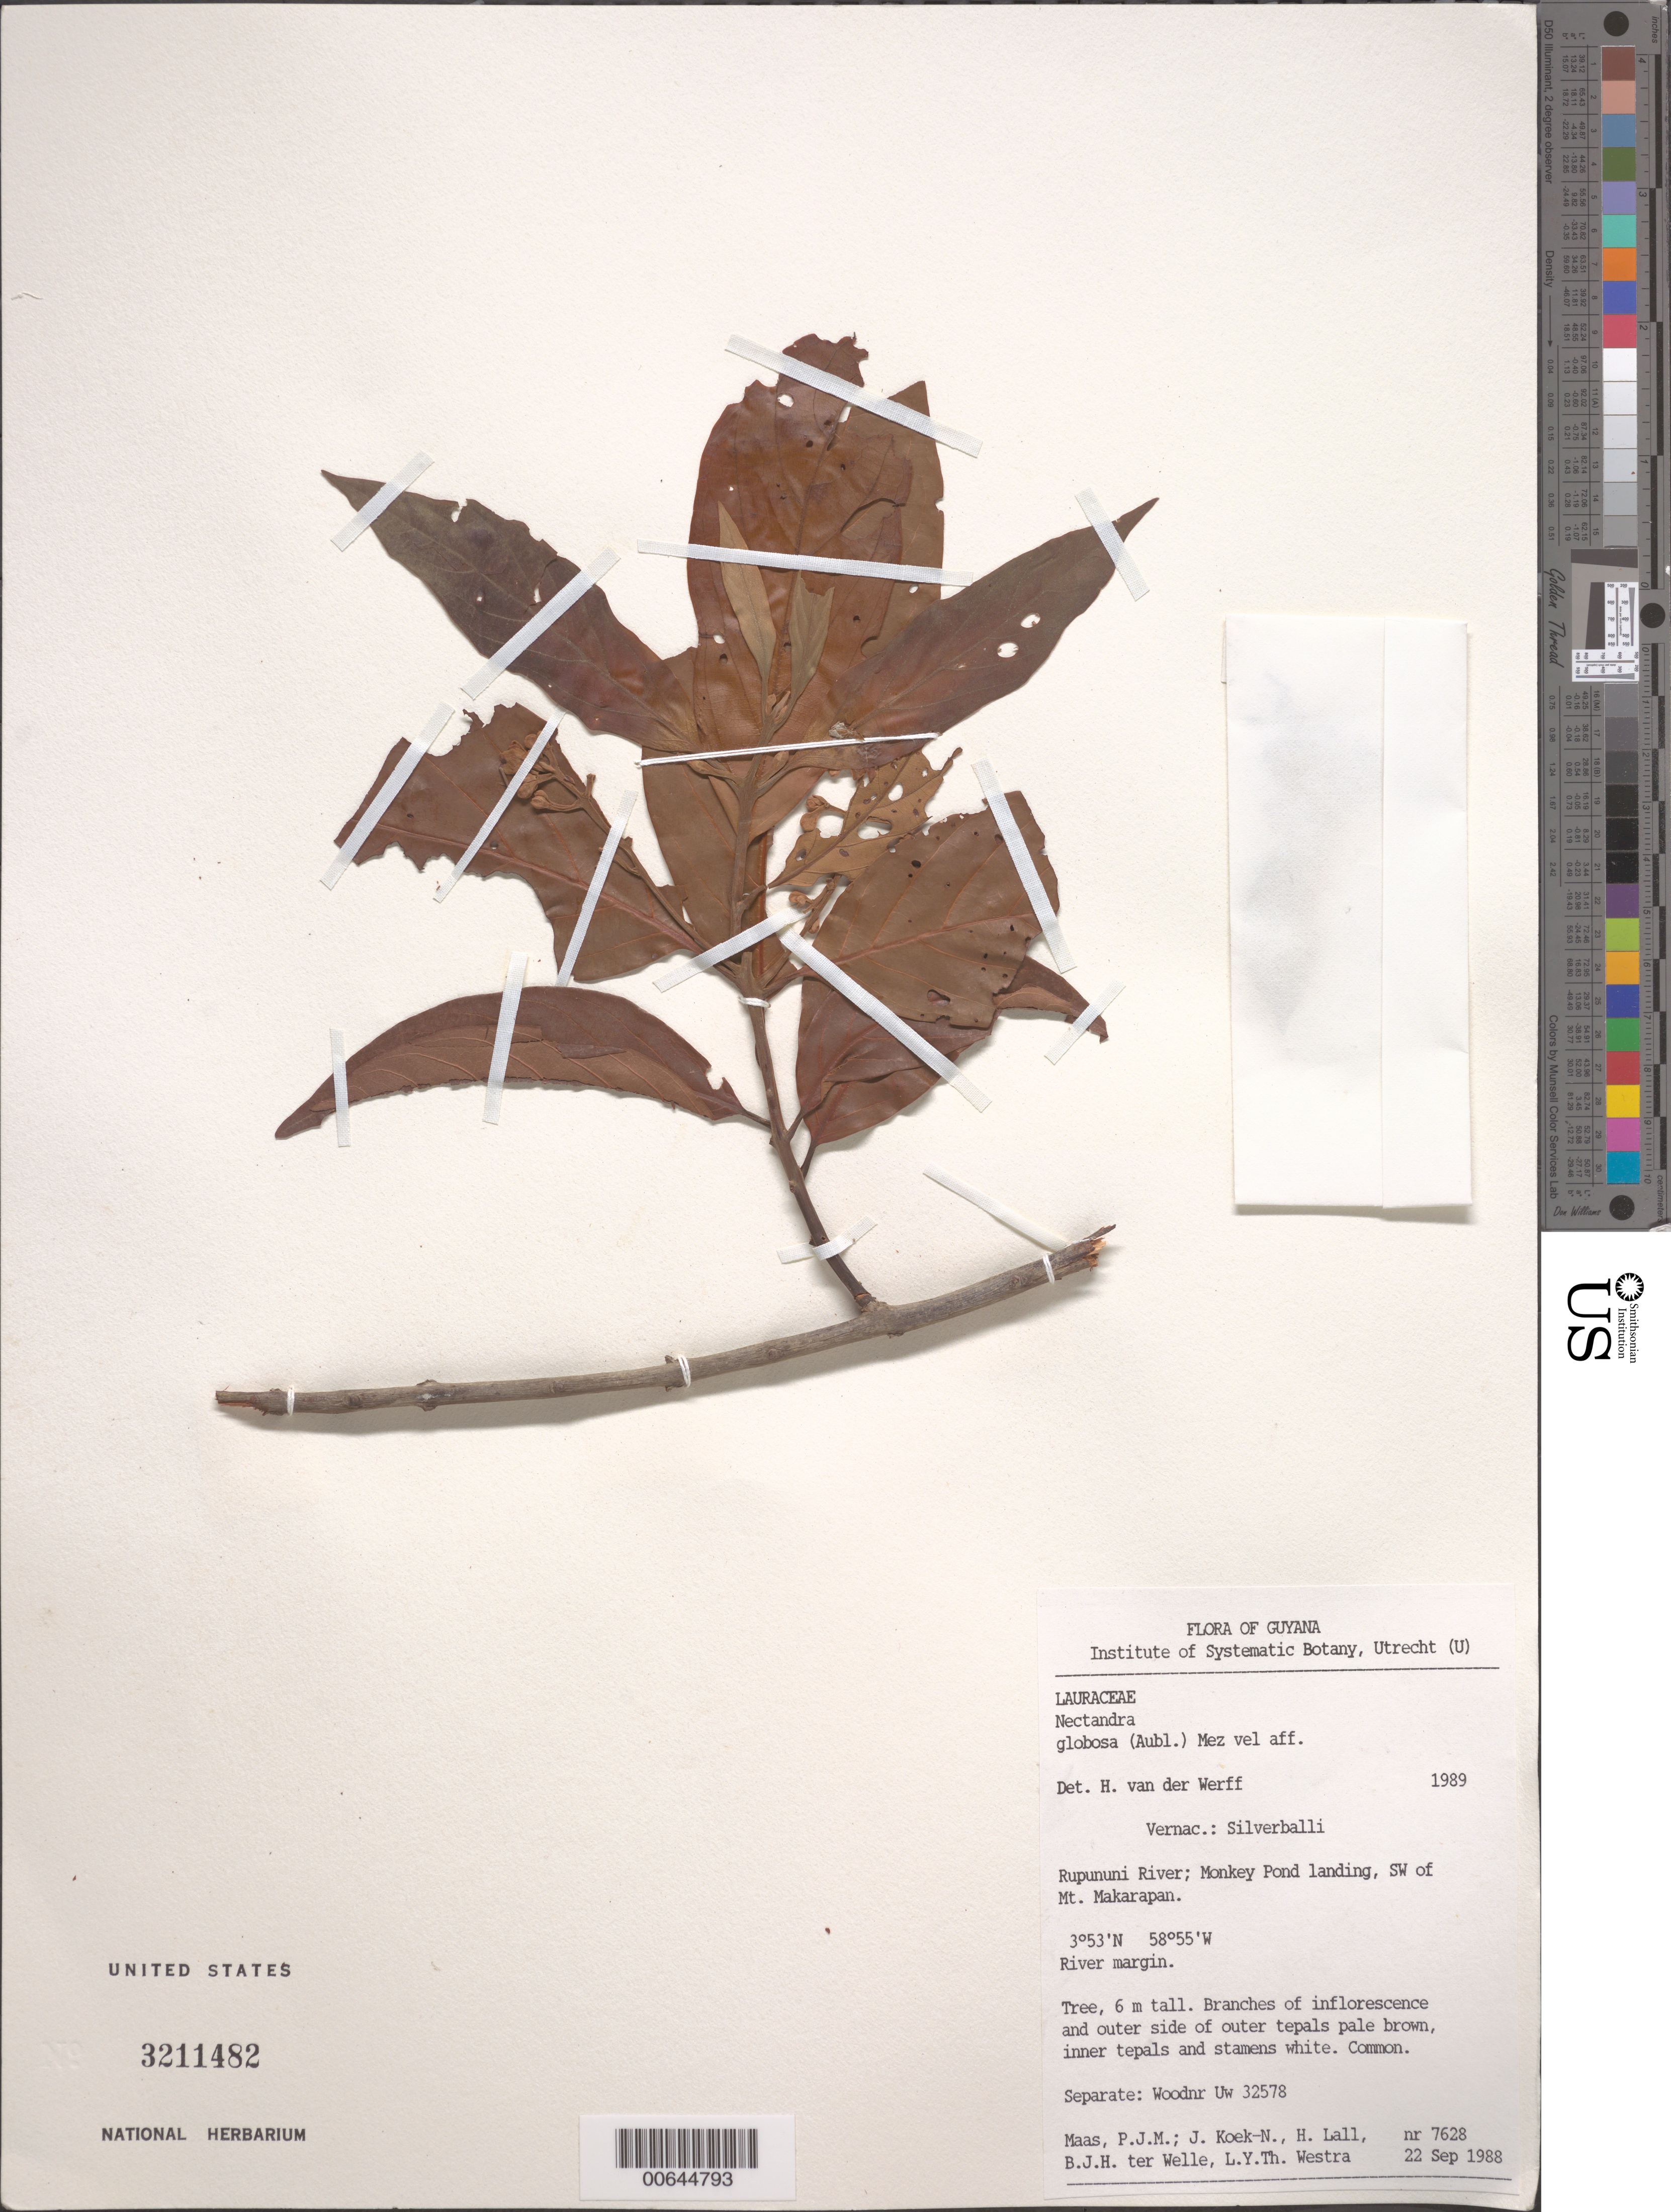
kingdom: Plantae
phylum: Tracheophyta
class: Magnoliopsida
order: Laurales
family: Lauraceae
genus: Nectandra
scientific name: Nectandra globosa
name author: (Aubl.) Mez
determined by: van der Werff, H., (MO), Missouri Botanical Garden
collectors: P. Maas, J. Koek-Noorman, H. Lall, B. Welle & L. Y. T. Westra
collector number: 7628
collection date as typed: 22-Sep-88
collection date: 1988-09-22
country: Guyana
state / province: U. Takutu-U. Essequibo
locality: Monkey Pond landing, SW of Mt. Makarapan; Rupununi River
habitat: River margin.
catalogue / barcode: US 3211482